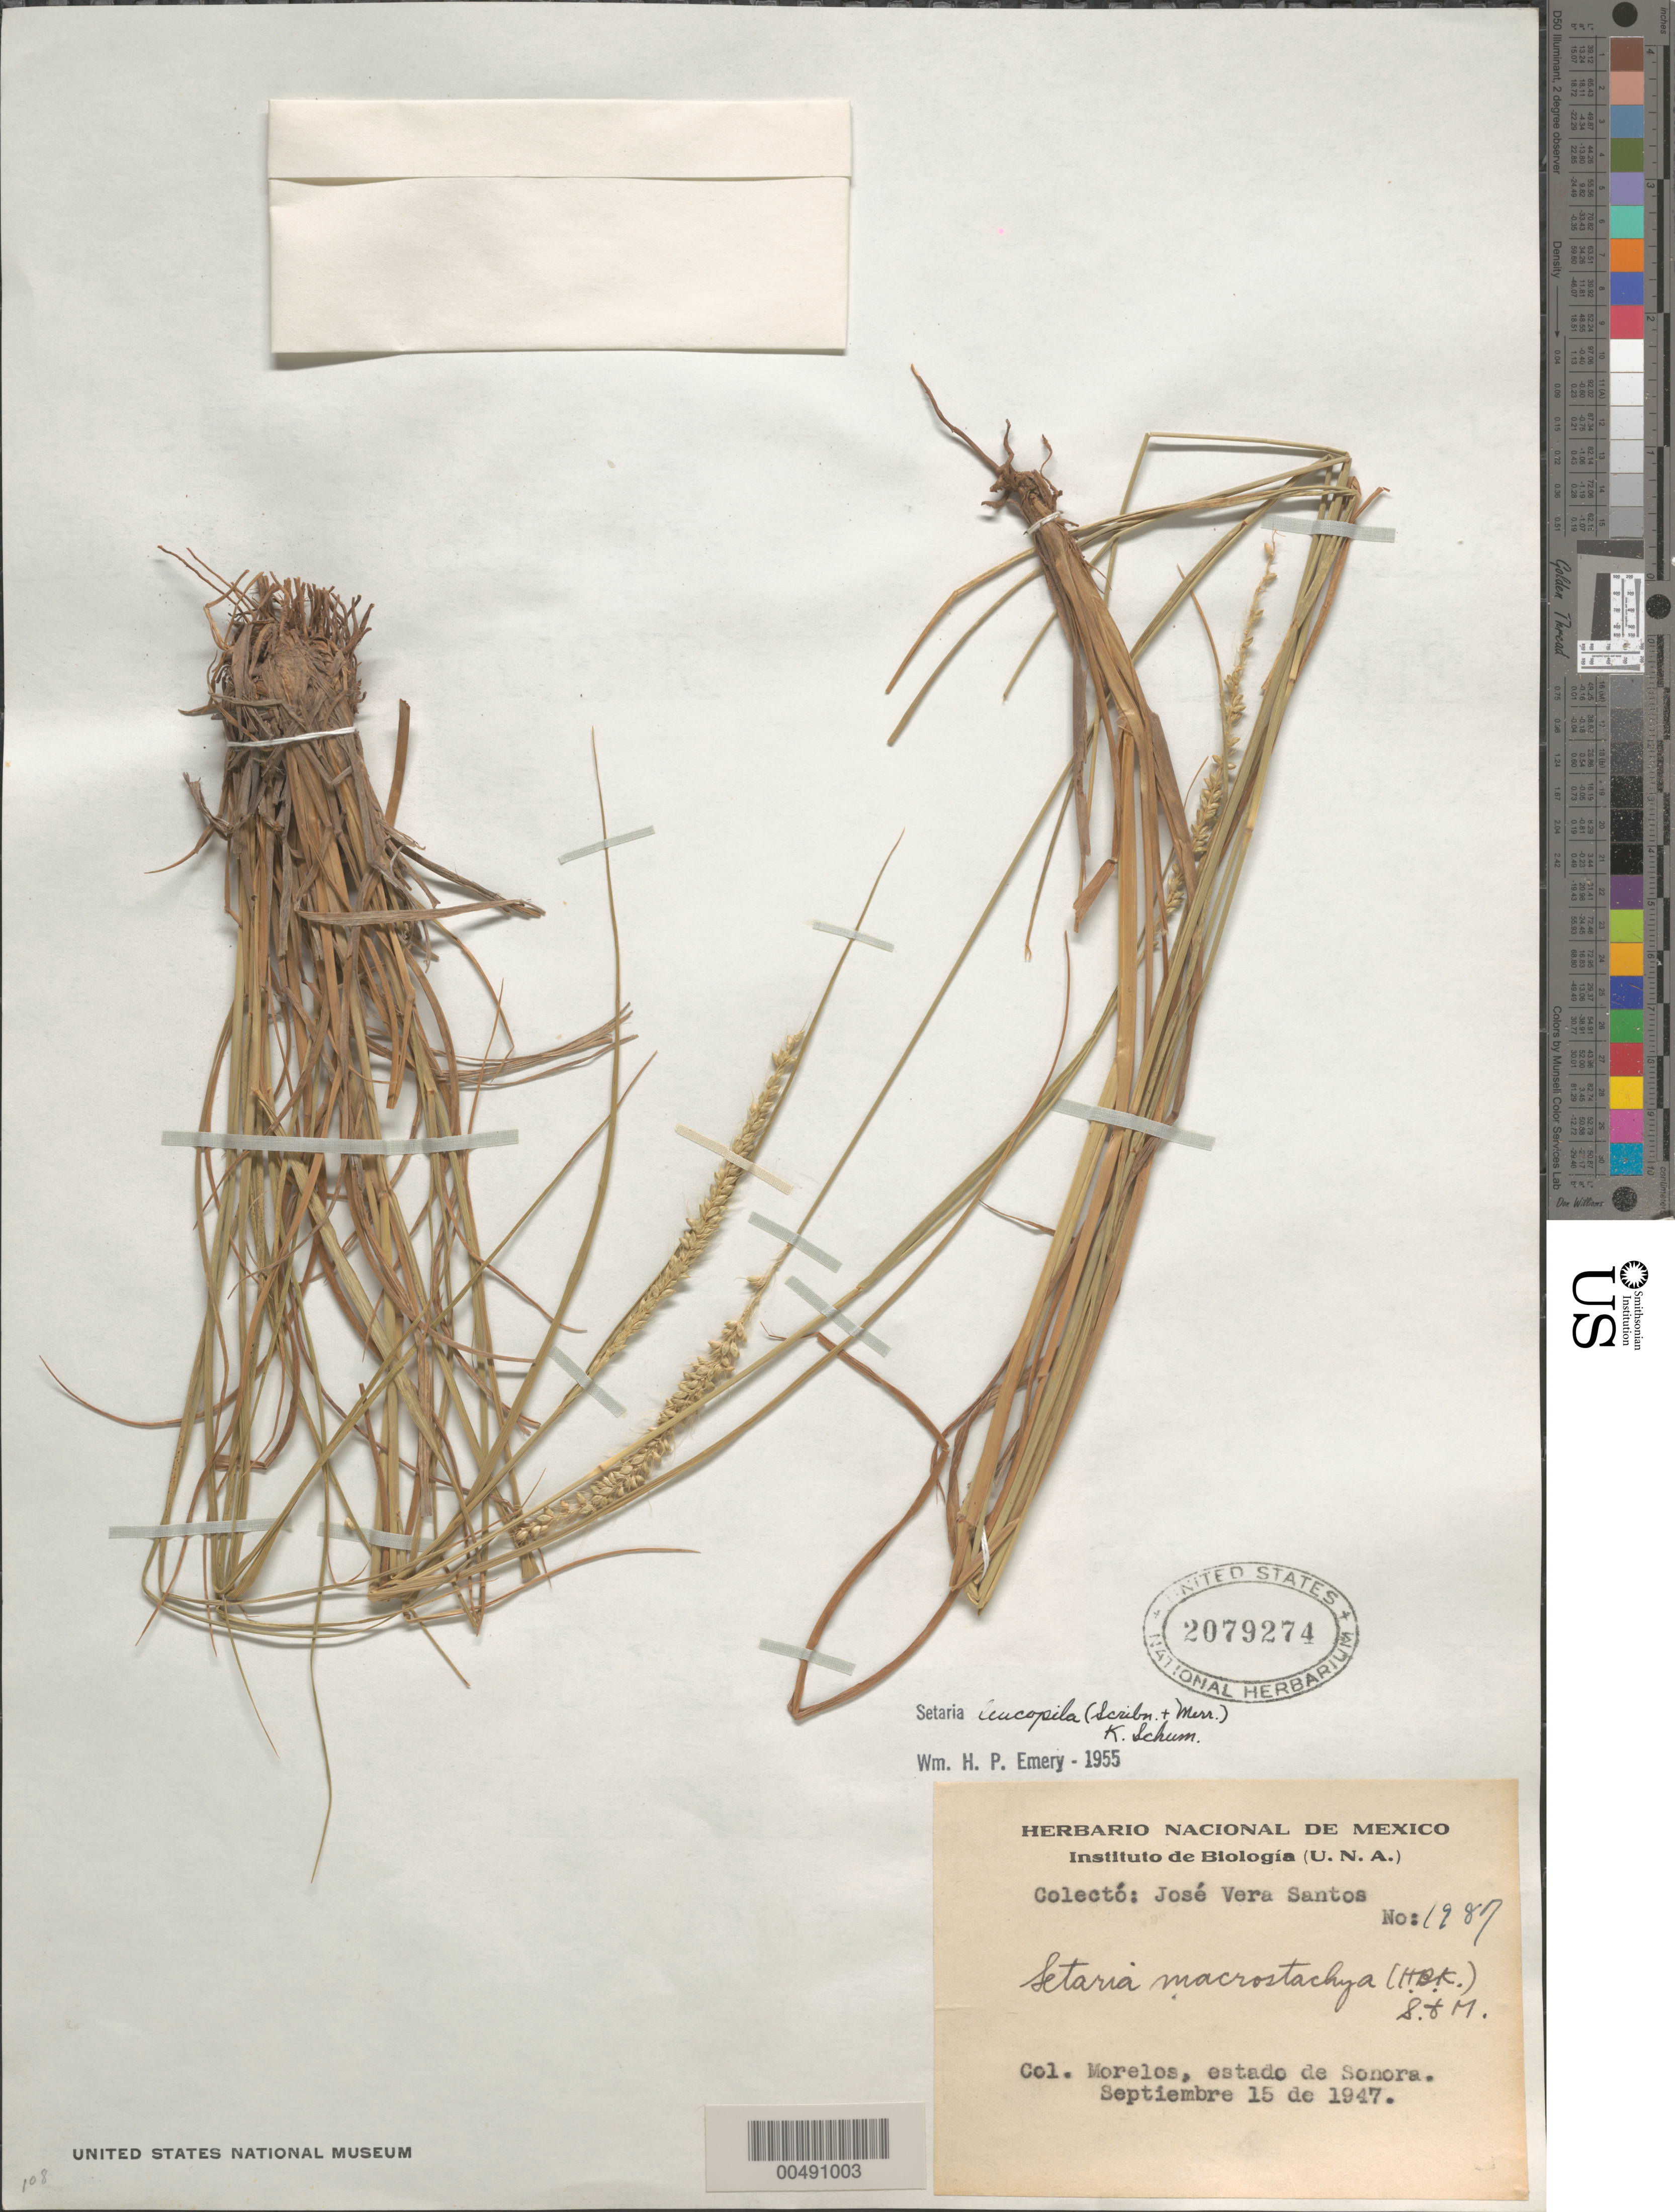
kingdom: Plantae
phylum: Tracheophyta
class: Liliopsida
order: Poales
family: Poaceae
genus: Setaria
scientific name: Setaria leucopila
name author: (Scribn. & Merr.) K. Schum.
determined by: Emery, W. H. P.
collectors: J. V. Santos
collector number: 1987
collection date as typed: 15 Sep 1947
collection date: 1947-09-15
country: Mexico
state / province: Sonora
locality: Colonia Morelos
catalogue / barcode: US 2079274